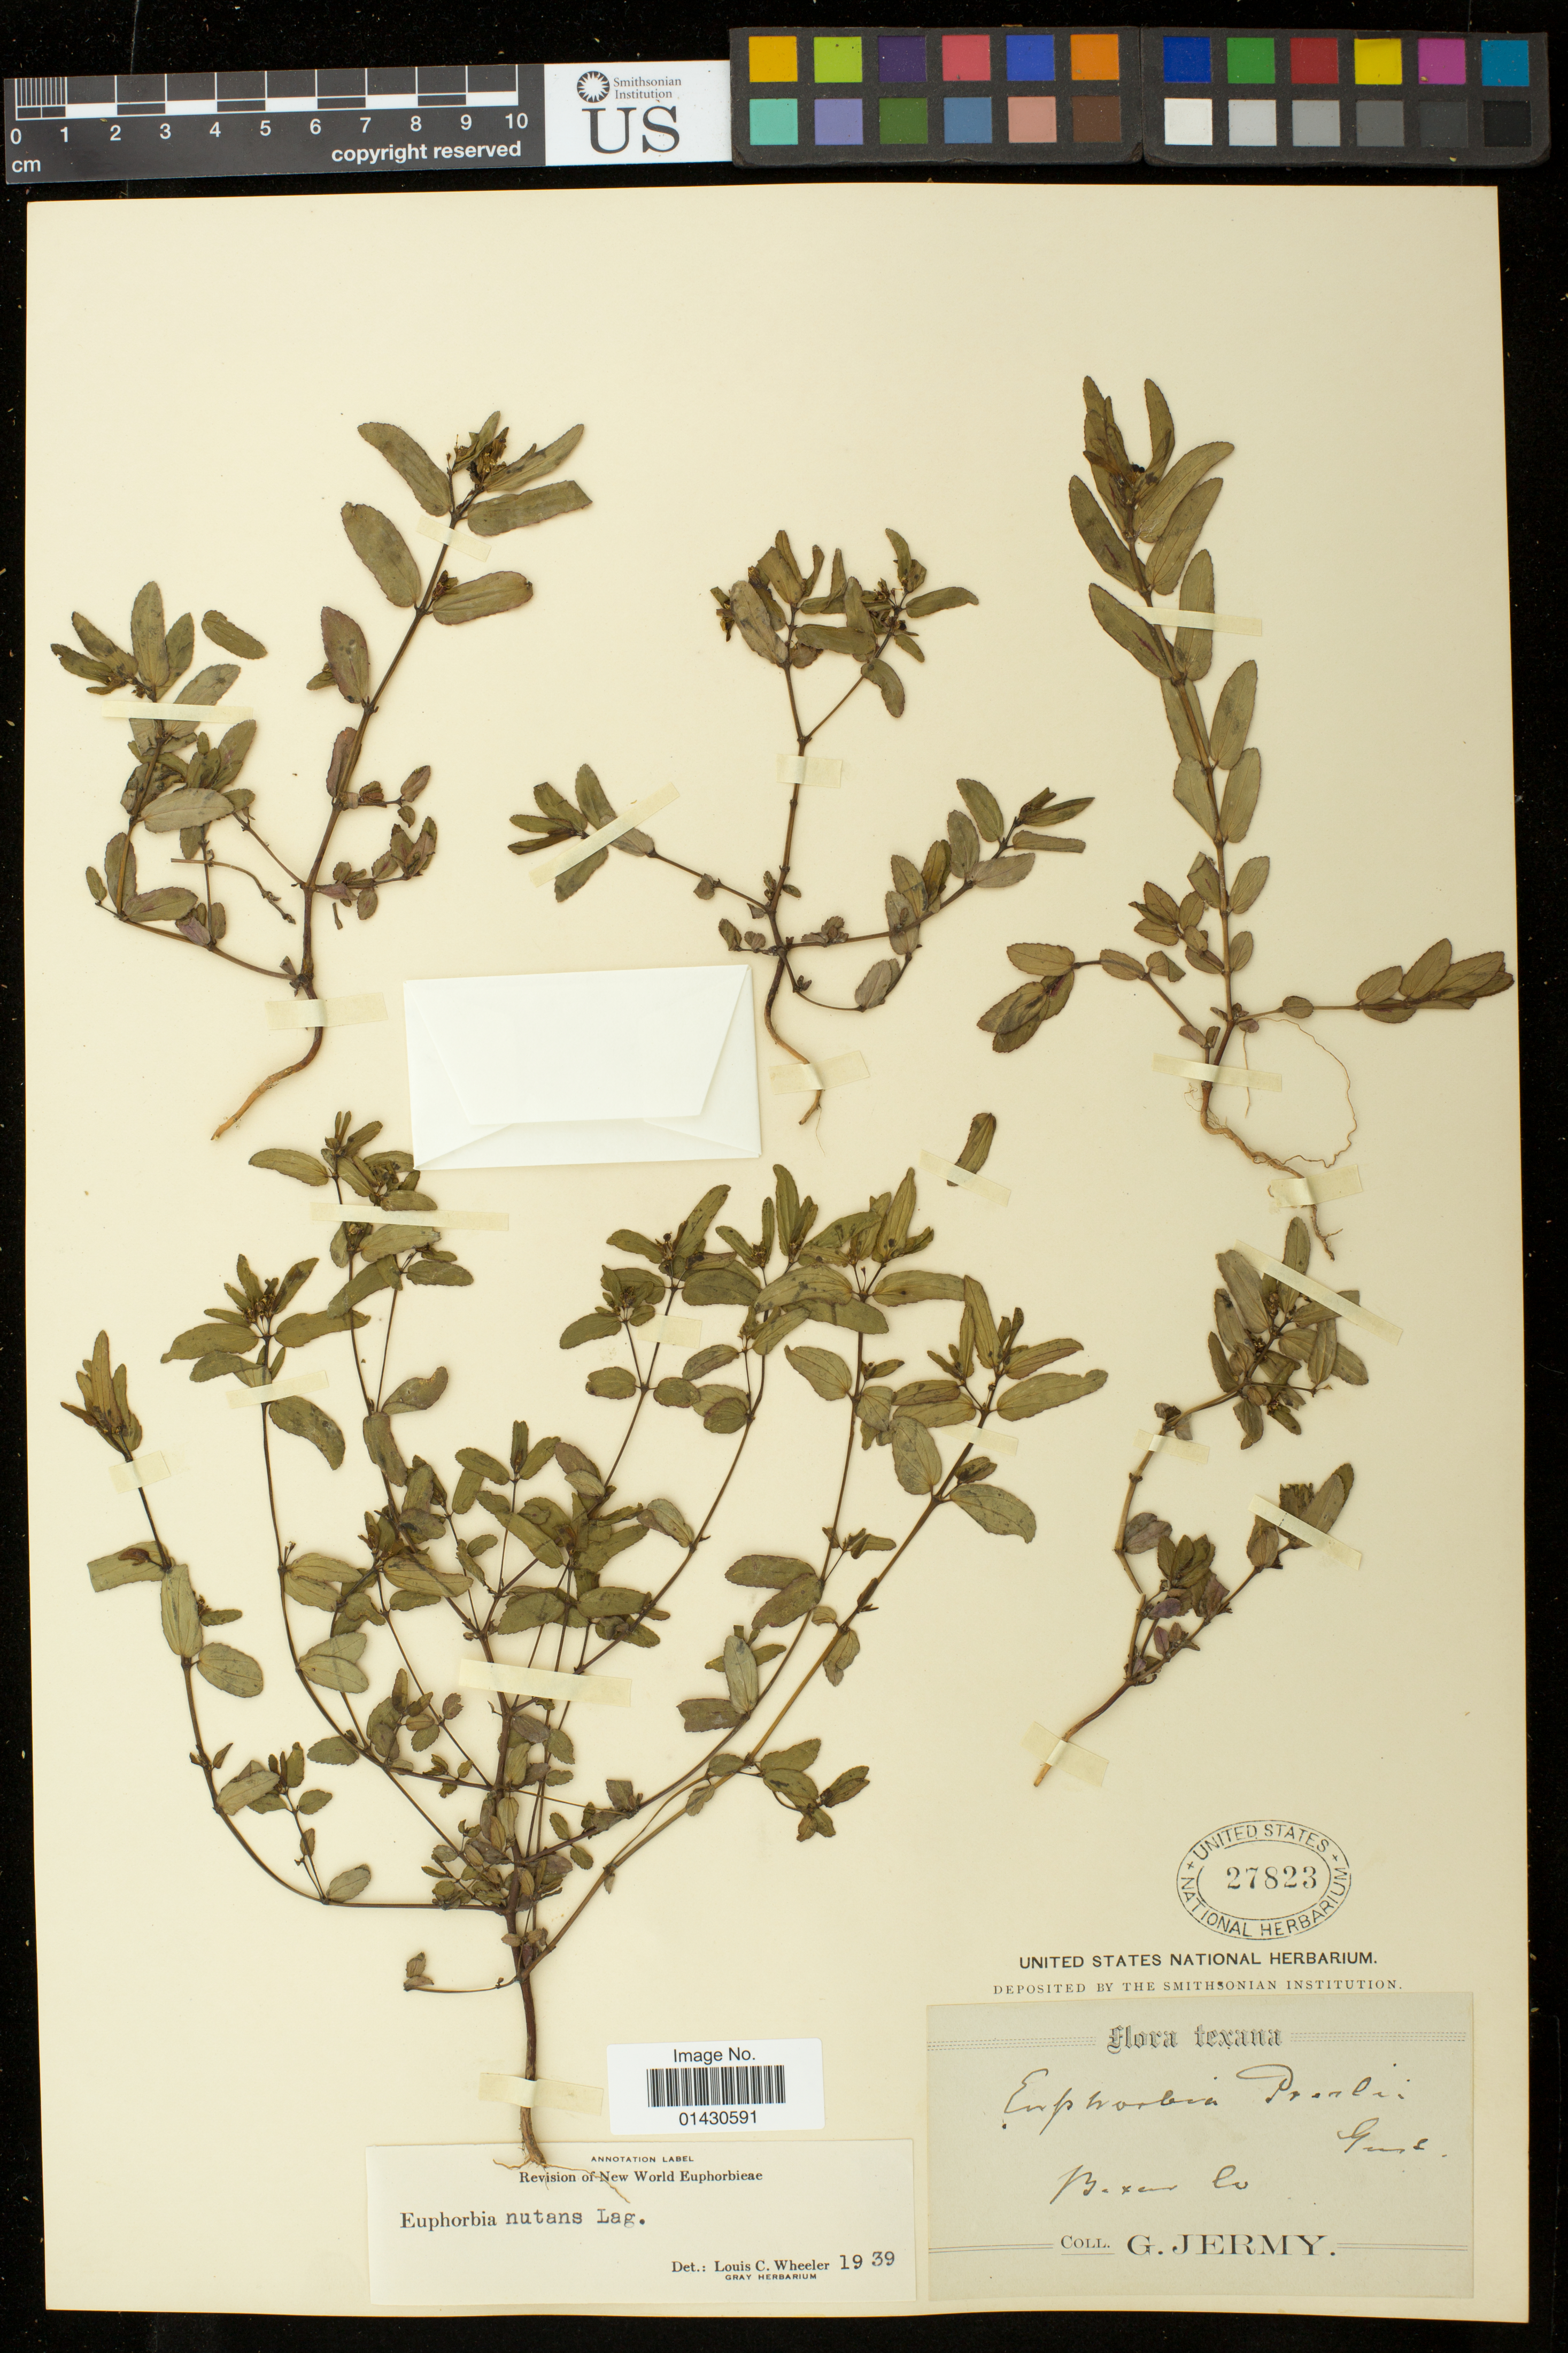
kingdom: Plantae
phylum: Tracheophyta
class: Magnoliopsida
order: Malpighiales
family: Euphorbiaceae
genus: Euphorbia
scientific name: Euphorbia maculata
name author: L.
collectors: G. Jermy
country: United States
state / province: Texas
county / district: Bexar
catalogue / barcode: US 27823